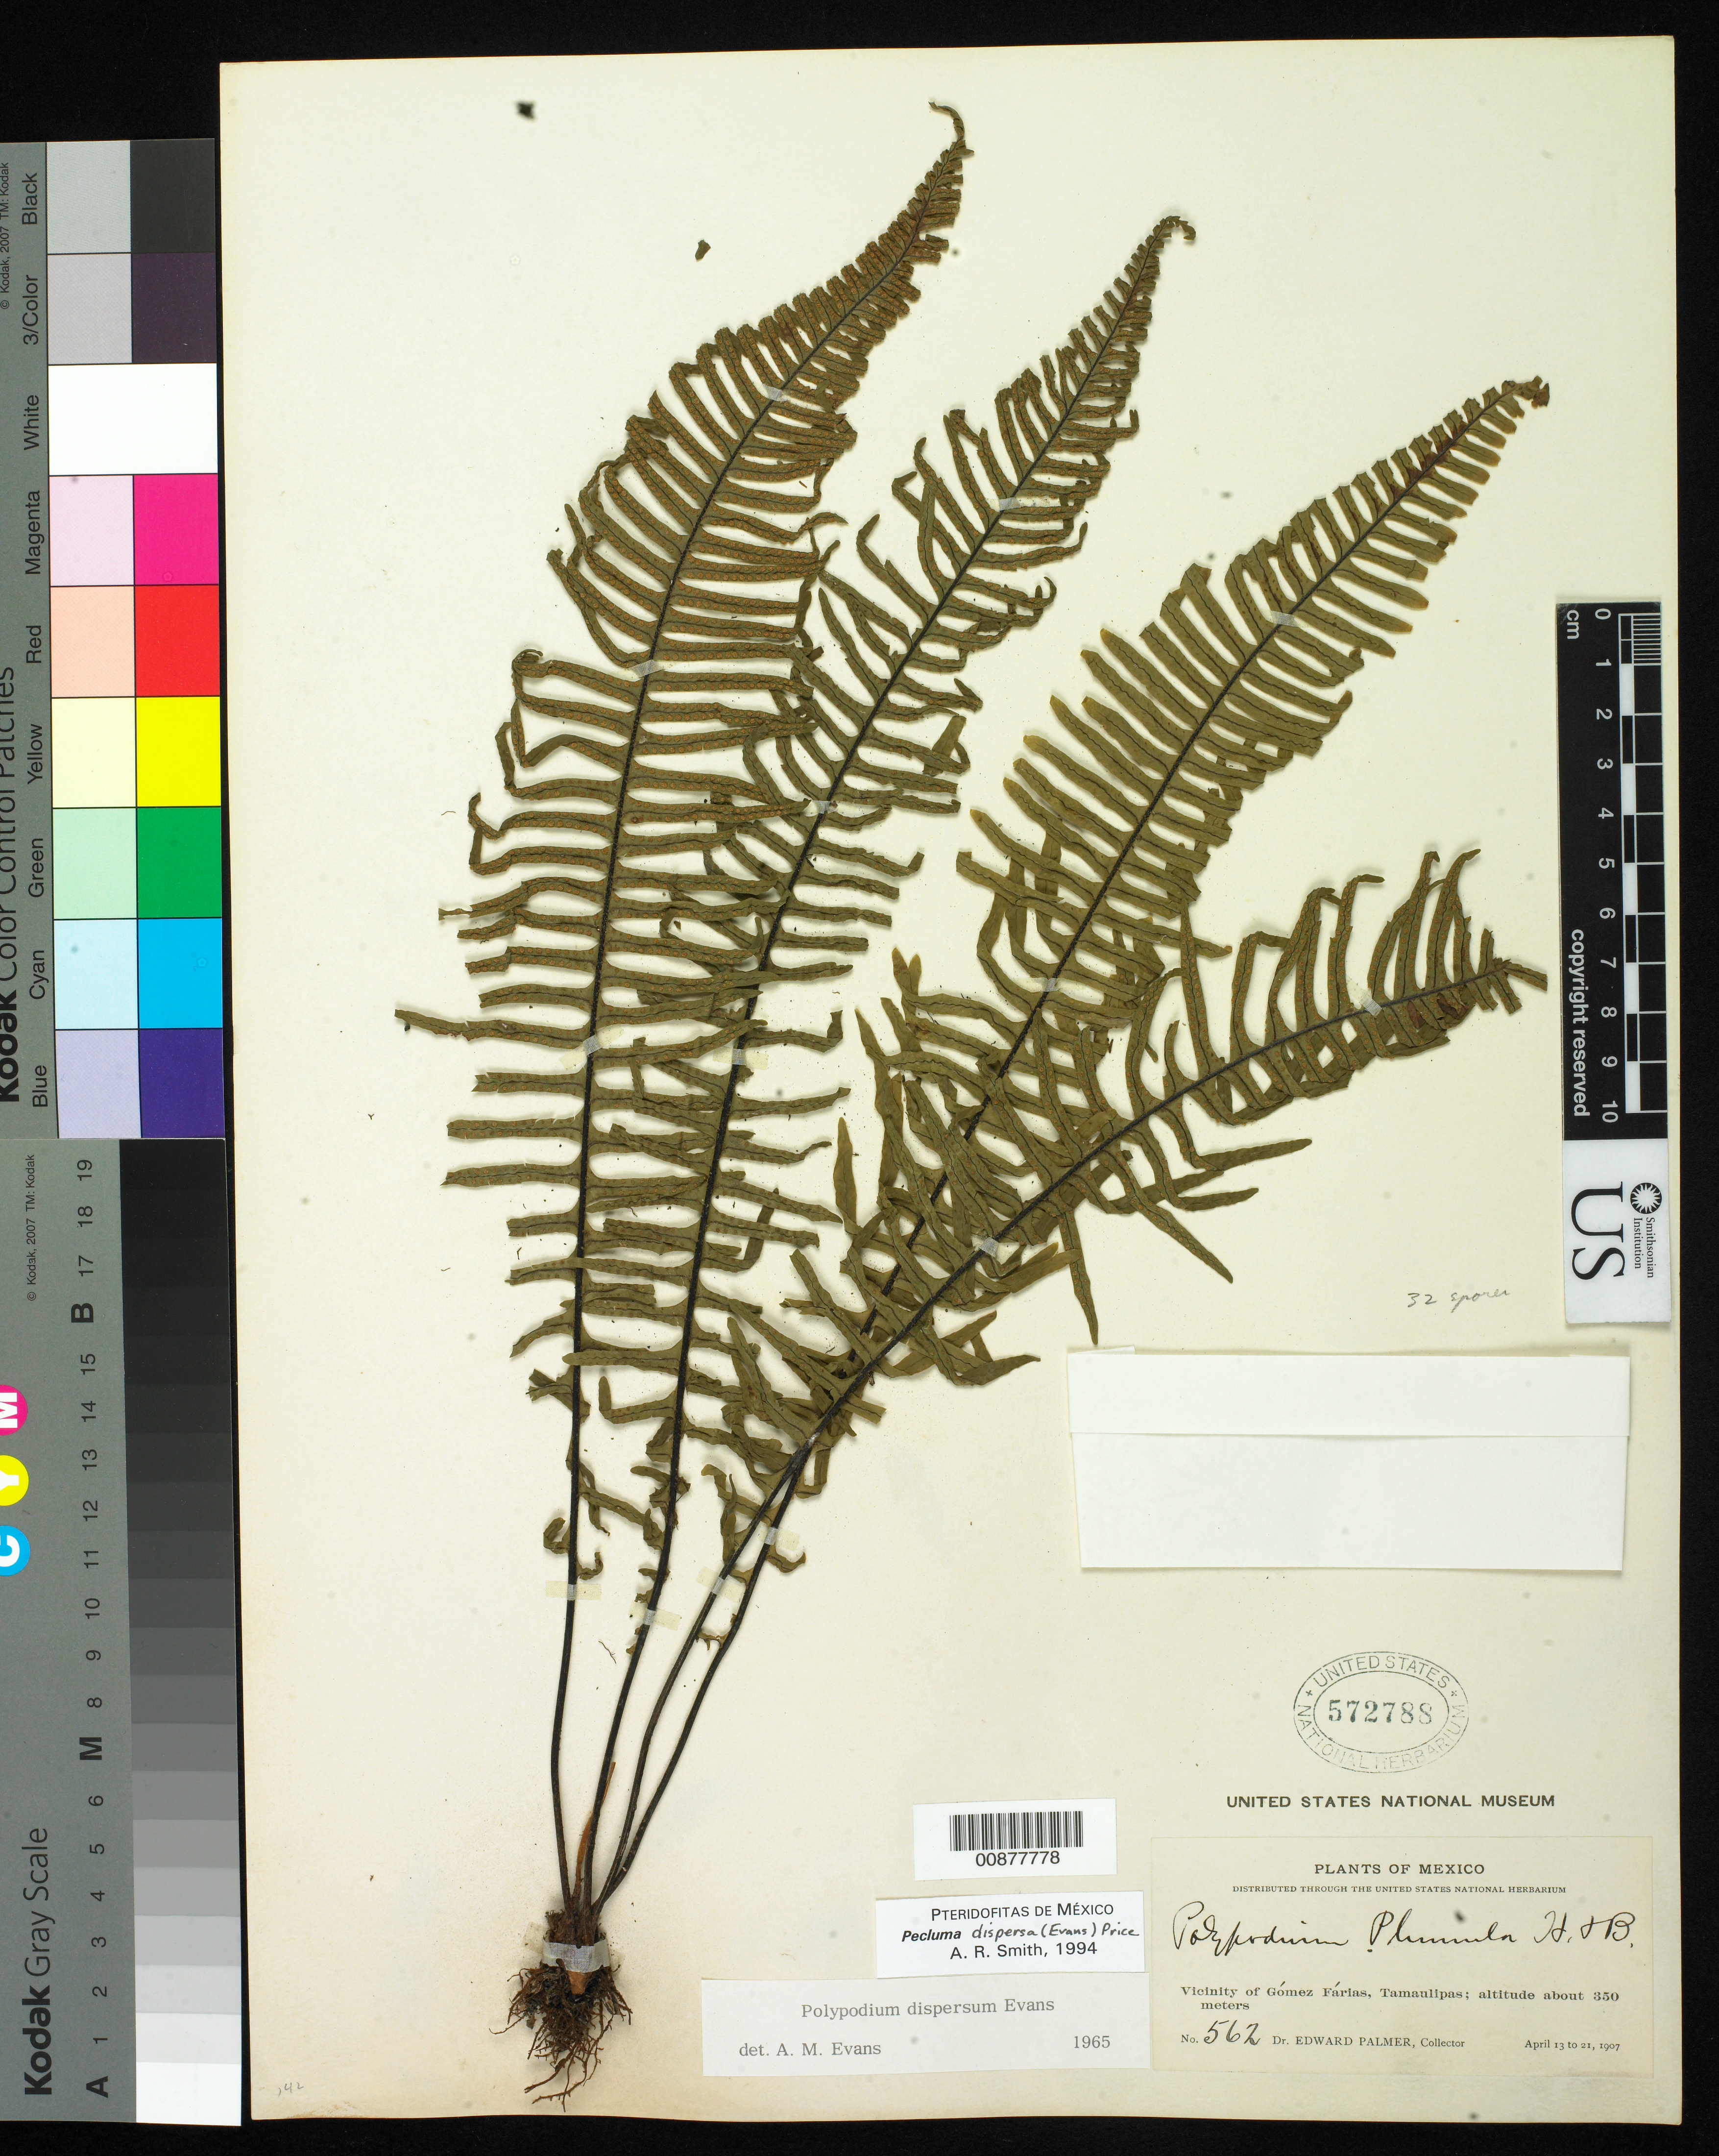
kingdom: Plantae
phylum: Tracheophyta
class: Polypodiopsida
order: Polypodiales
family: Polypodiaceae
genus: Pecluma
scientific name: Pecluma dispersa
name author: (A.M. Evans) M.G. Price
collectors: E. Palmer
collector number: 562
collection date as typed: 13 Apr 1907 to 21 Apr 1907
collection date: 1907-04-13/1907-04-21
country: Mexico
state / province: Tamaulipas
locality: Vicinity of Gómez Farias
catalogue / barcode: US 572788